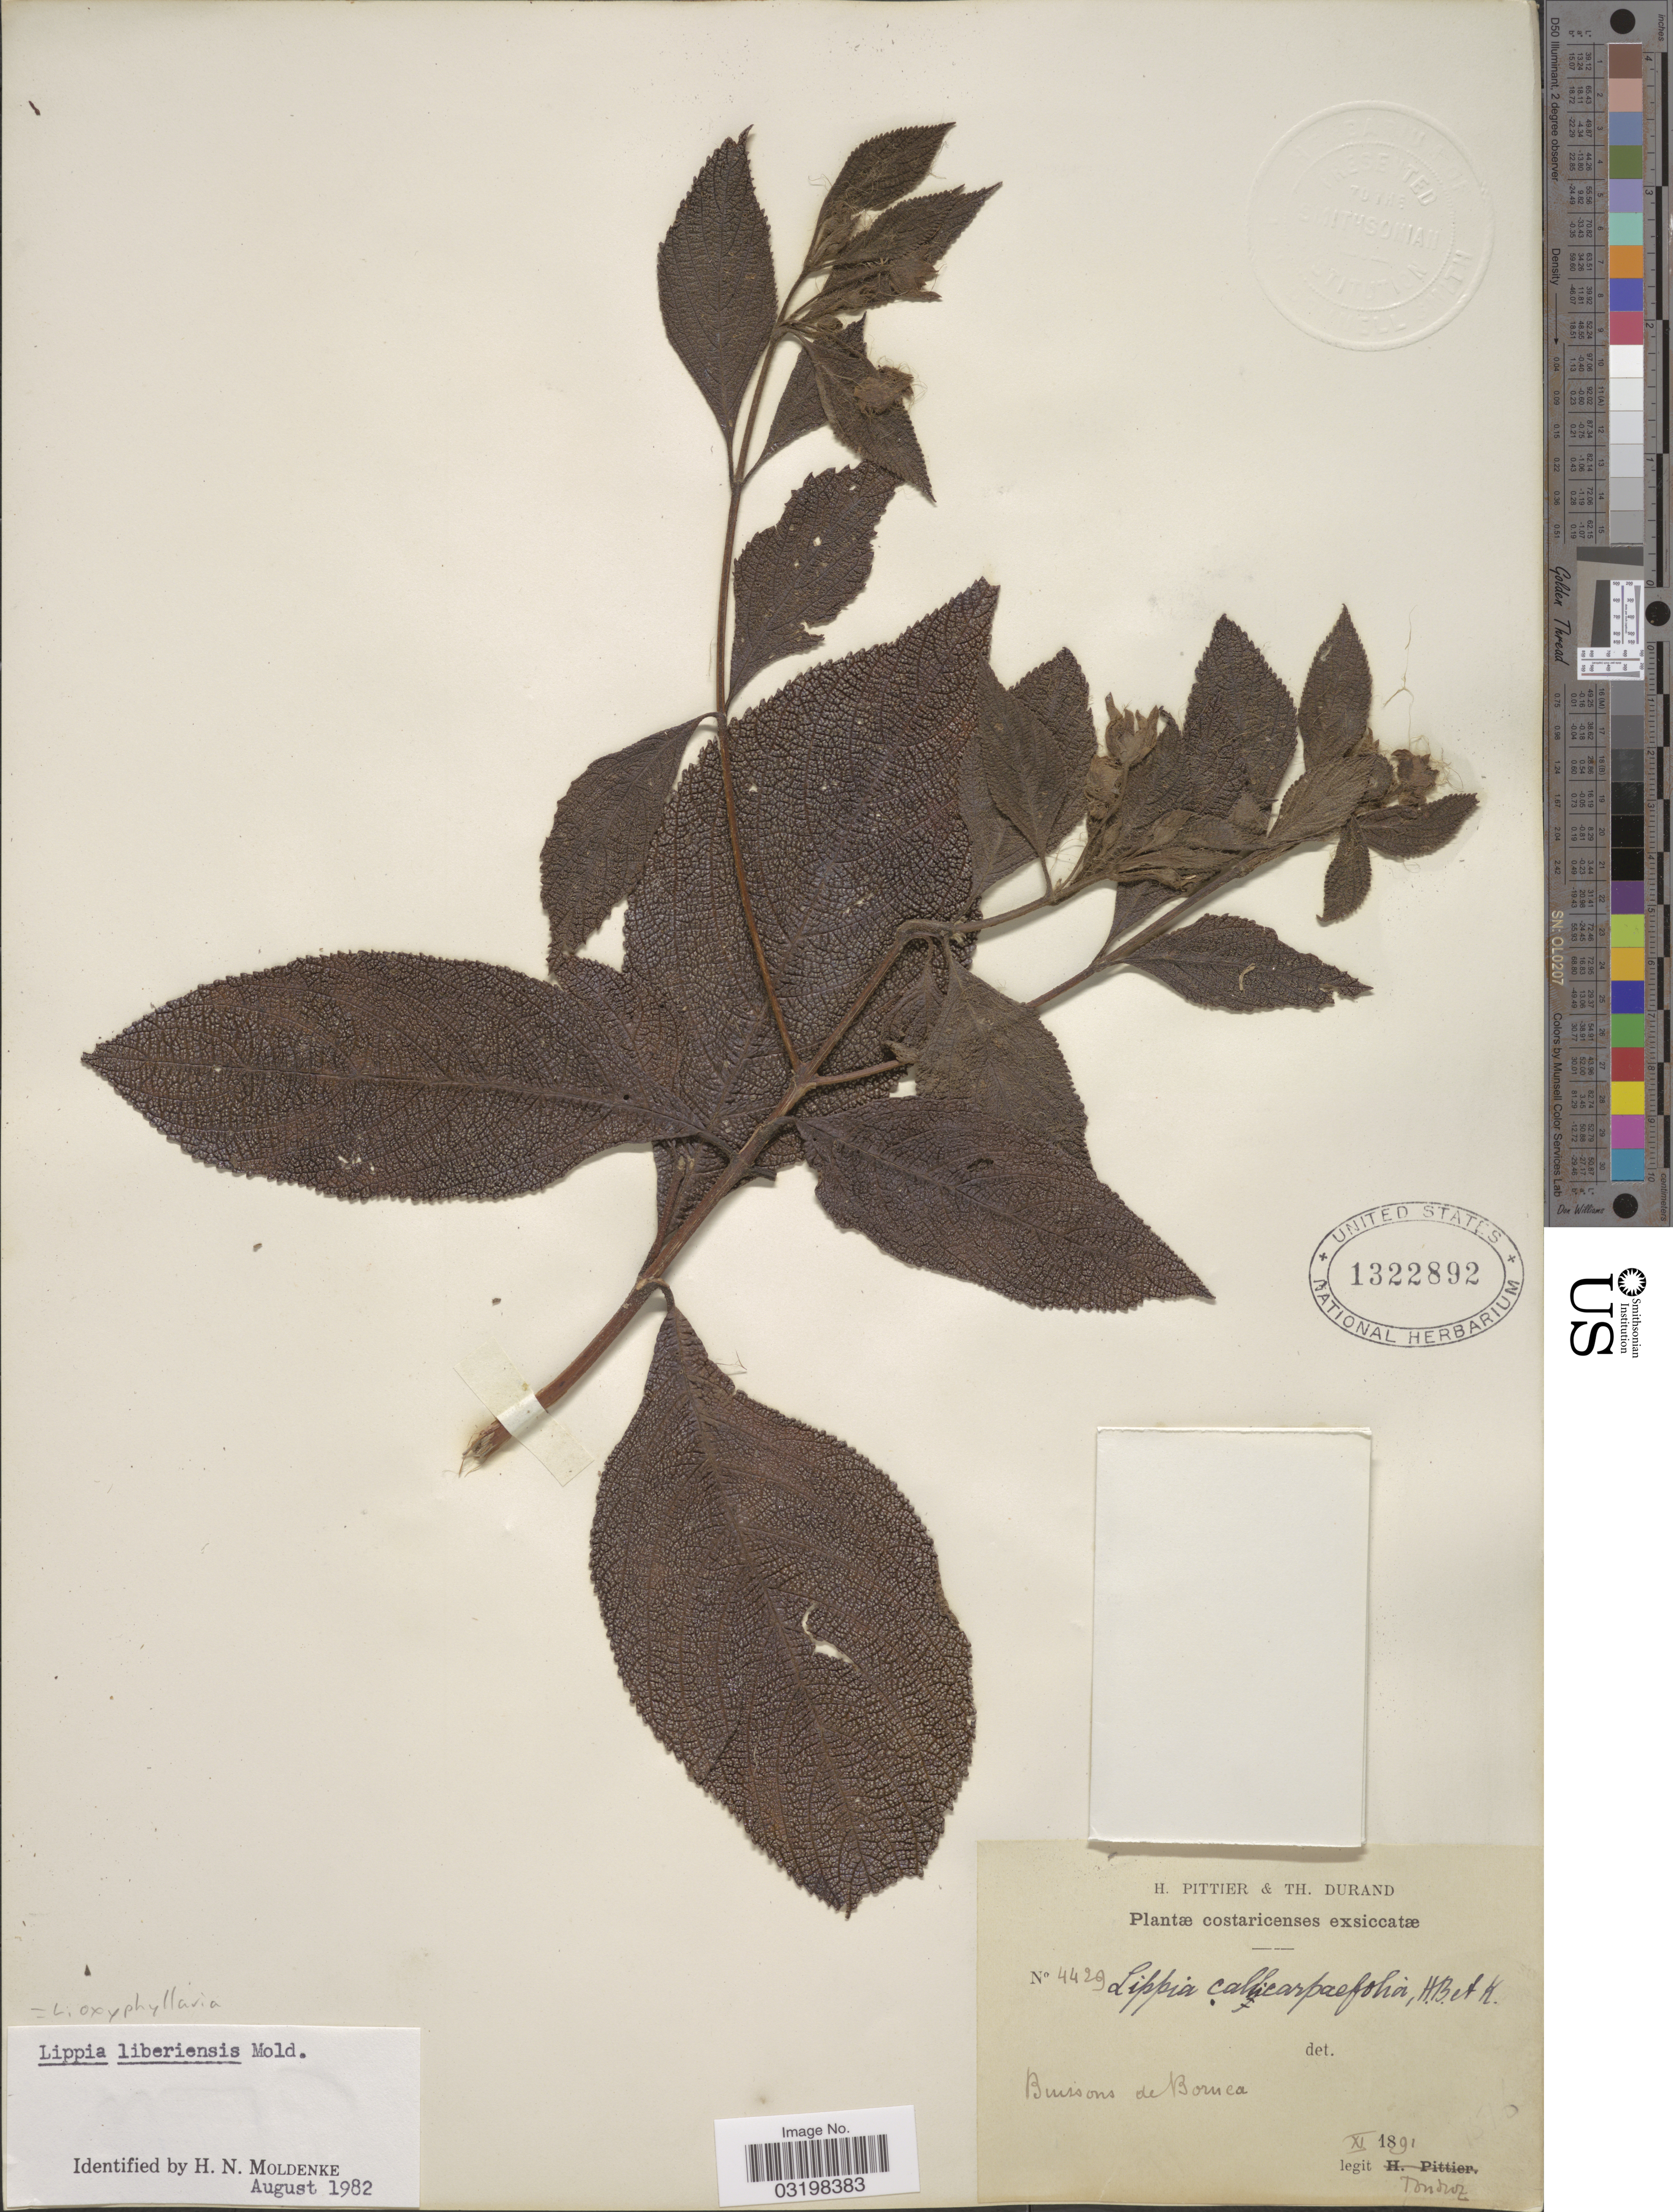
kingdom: Plantae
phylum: Tracheophyta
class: Magnoliopsida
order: Lamiales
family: Verbenaceae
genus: Lippia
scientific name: Lippia oxyphyllaria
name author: (Donn. Sm.) Standl.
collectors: Tonduz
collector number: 4429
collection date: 1891-11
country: Costa Rica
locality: Buissons de Boruca.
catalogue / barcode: US 1322892